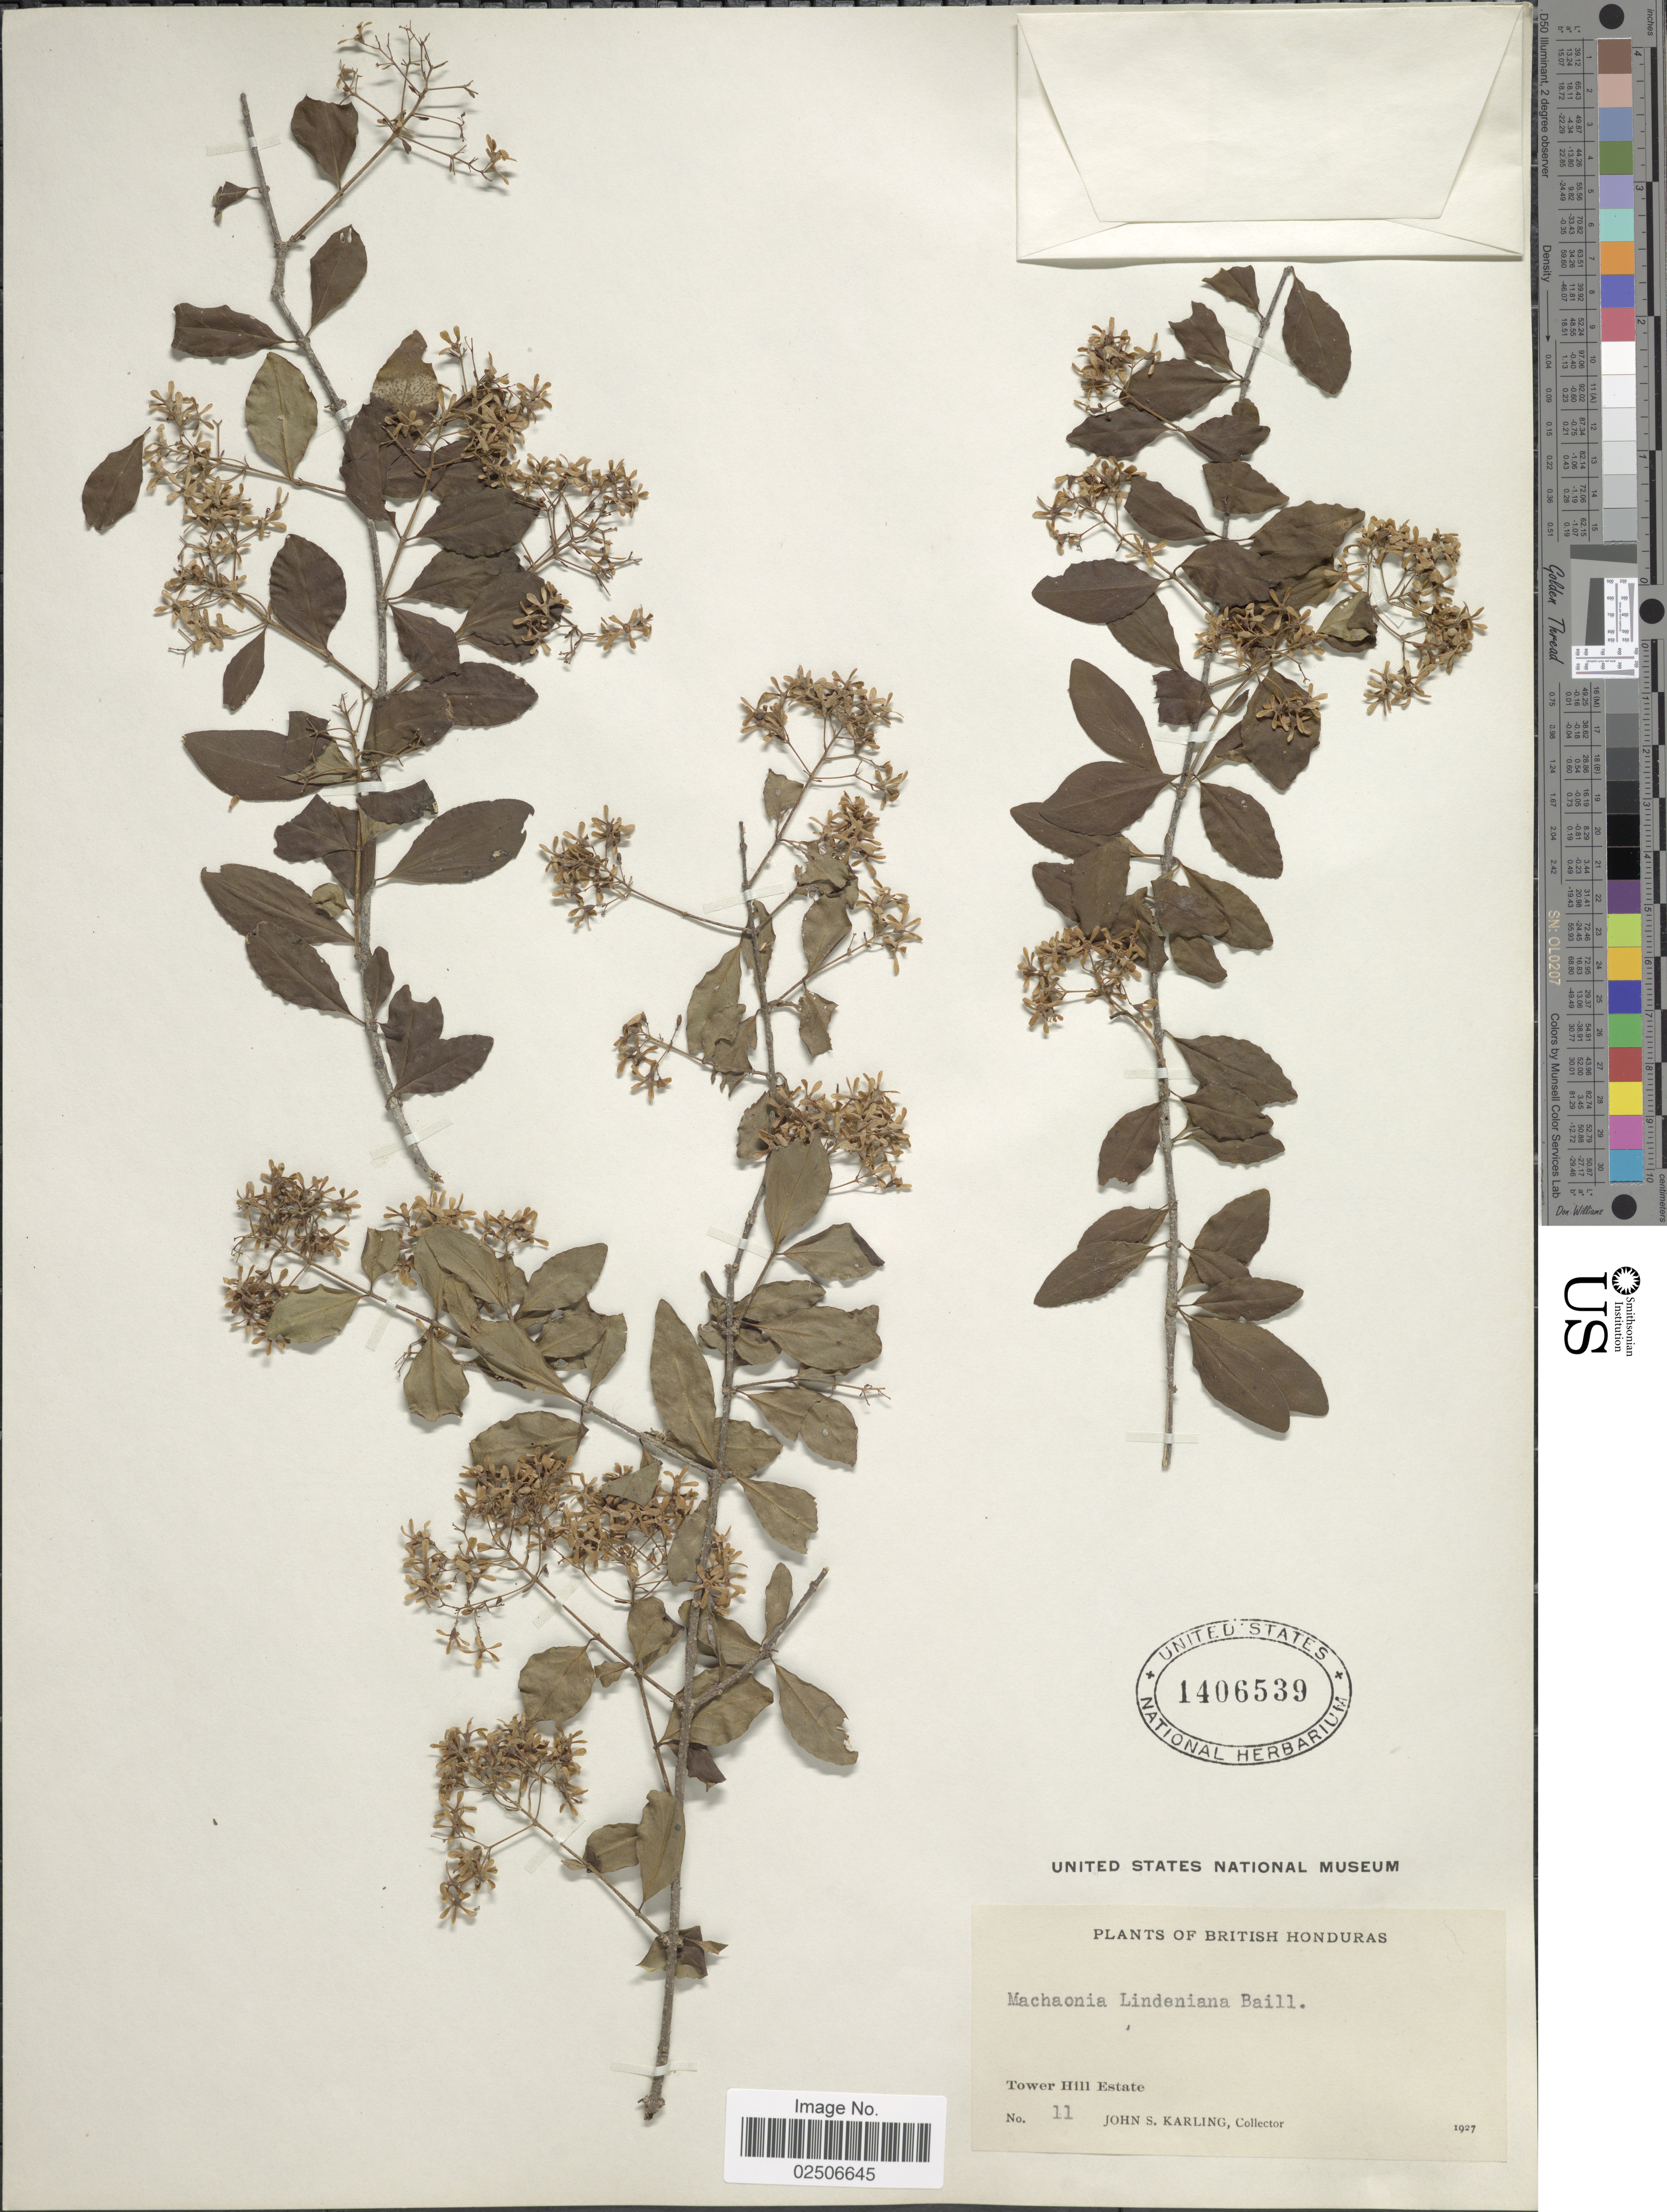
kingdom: Plantae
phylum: Tracheophyta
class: Magnoliopsida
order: Gentianales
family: Rubiaceae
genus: Machaonia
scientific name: Machaonia lindeniana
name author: Baill.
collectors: J. Karling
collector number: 11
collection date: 1927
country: Belize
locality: British Honduras, Tower Hill Estate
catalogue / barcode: US 1406539